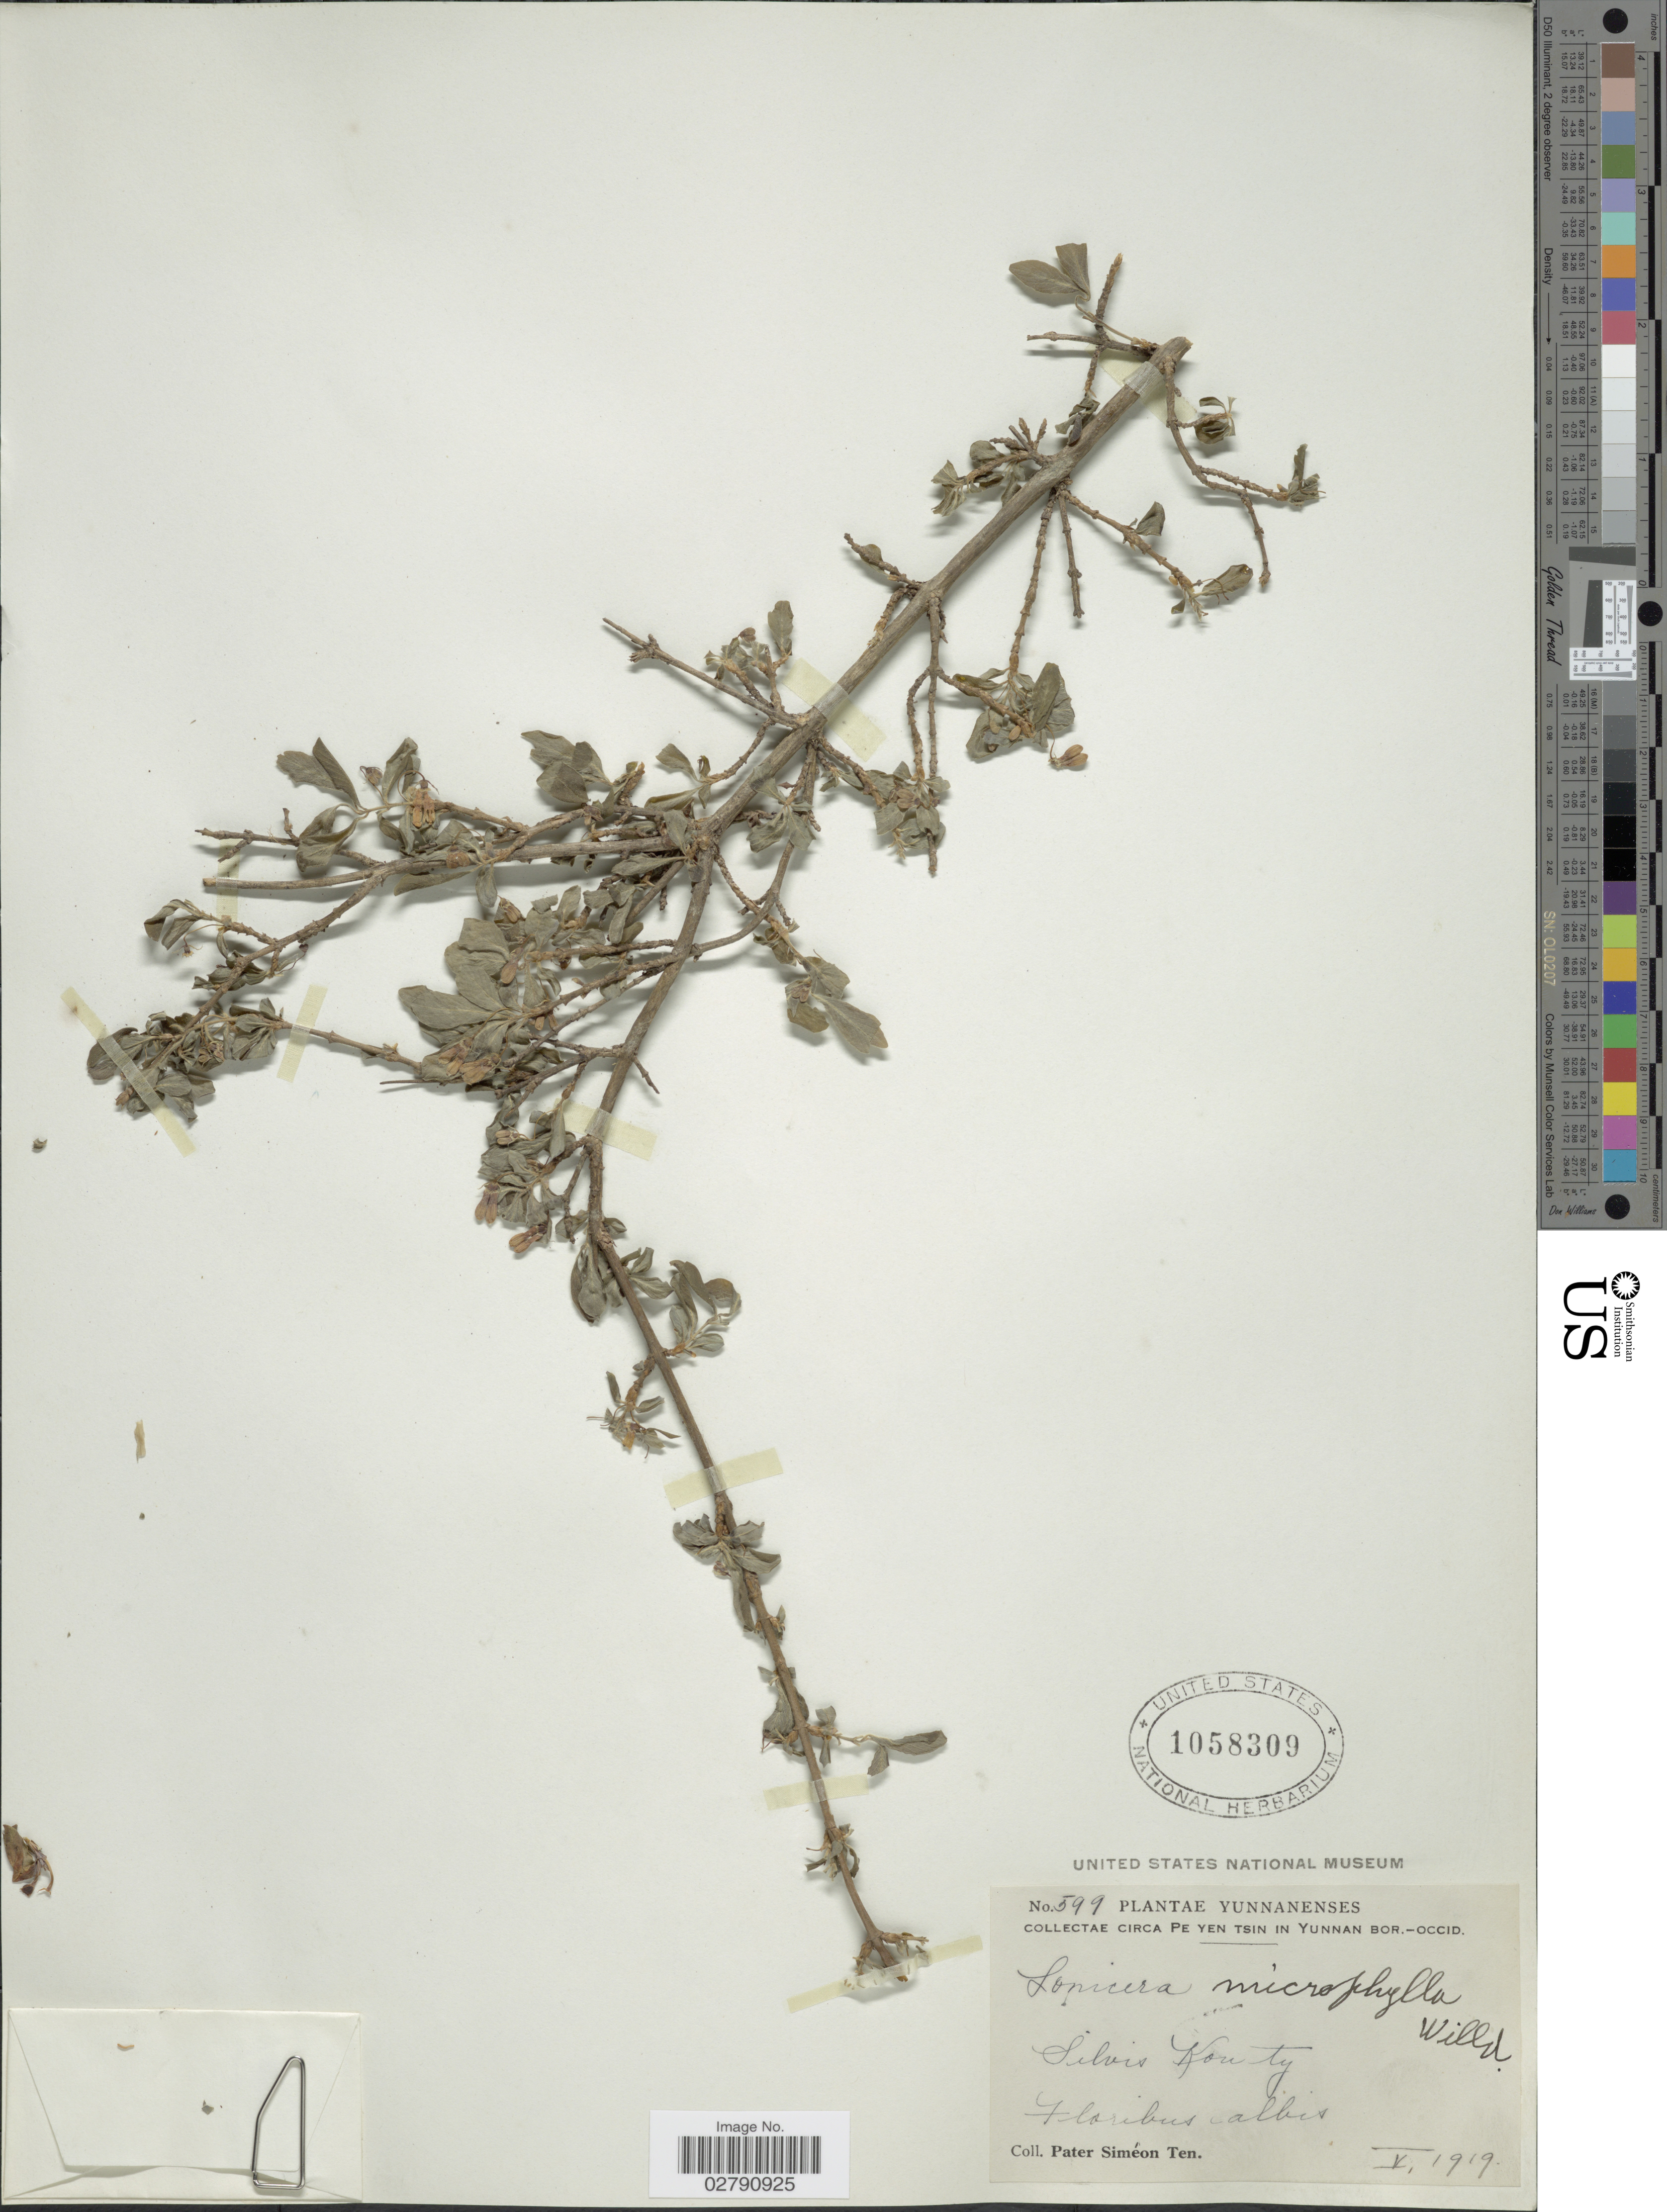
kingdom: Plantae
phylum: Tracheophyta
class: Magnoliopsida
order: Dipsacales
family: Caprifoliaceae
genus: Lonicera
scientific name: Lonicera microphylla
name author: Willd. ex Schult.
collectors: P. S. Ten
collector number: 599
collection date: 1919-05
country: China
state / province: Yunnan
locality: Yunnanenses. Circa Pe Yen Tsin in Yunnan Bor.-occid. Silvis Kouty.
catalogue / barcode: US 1058309